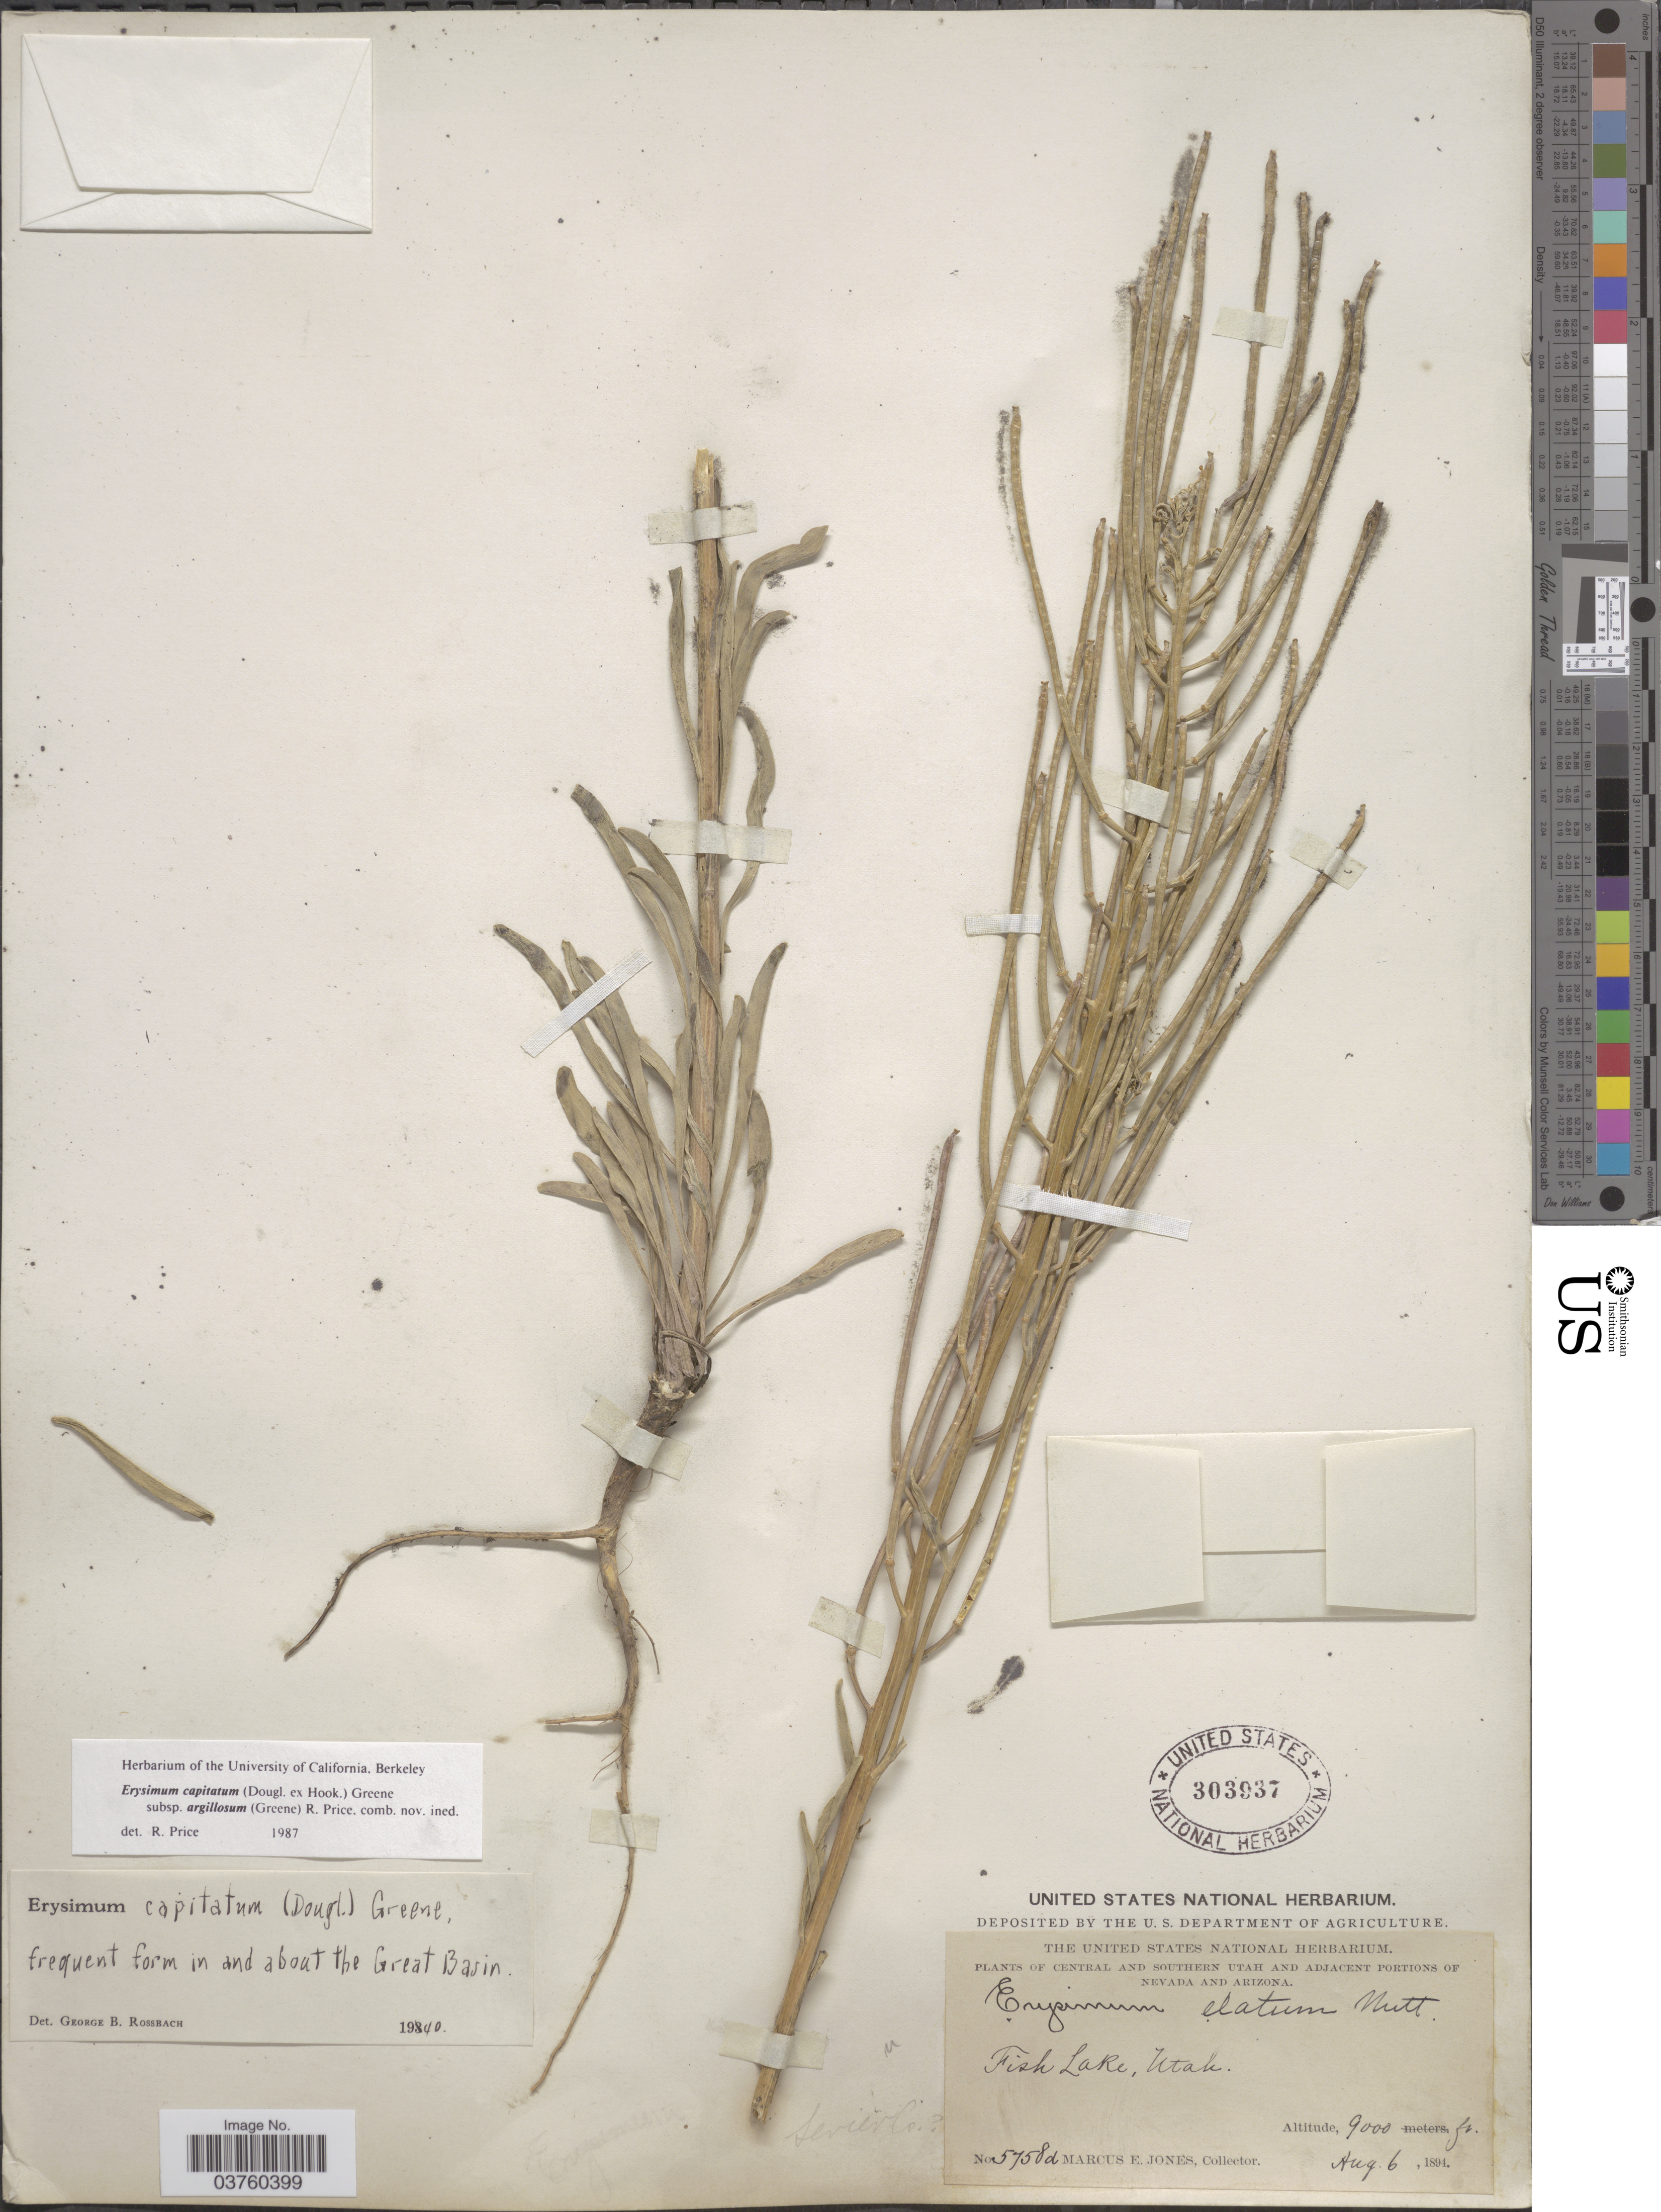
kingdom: Plantae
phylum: Tracheophyta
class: Magnoliopsida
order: Brassicales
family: Brassicaceae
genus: Erysimum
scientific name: Erysimum capitatum subsp. argillosum (Greene) R.A. Price comb. nov. ined.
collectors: M. E. Jones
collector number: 5758d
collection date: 1894-08-06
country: United States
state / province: Utah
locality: Central and Southern Utah. Fish Lake. Sevier Co.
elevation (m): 2743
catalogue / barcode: US 303937